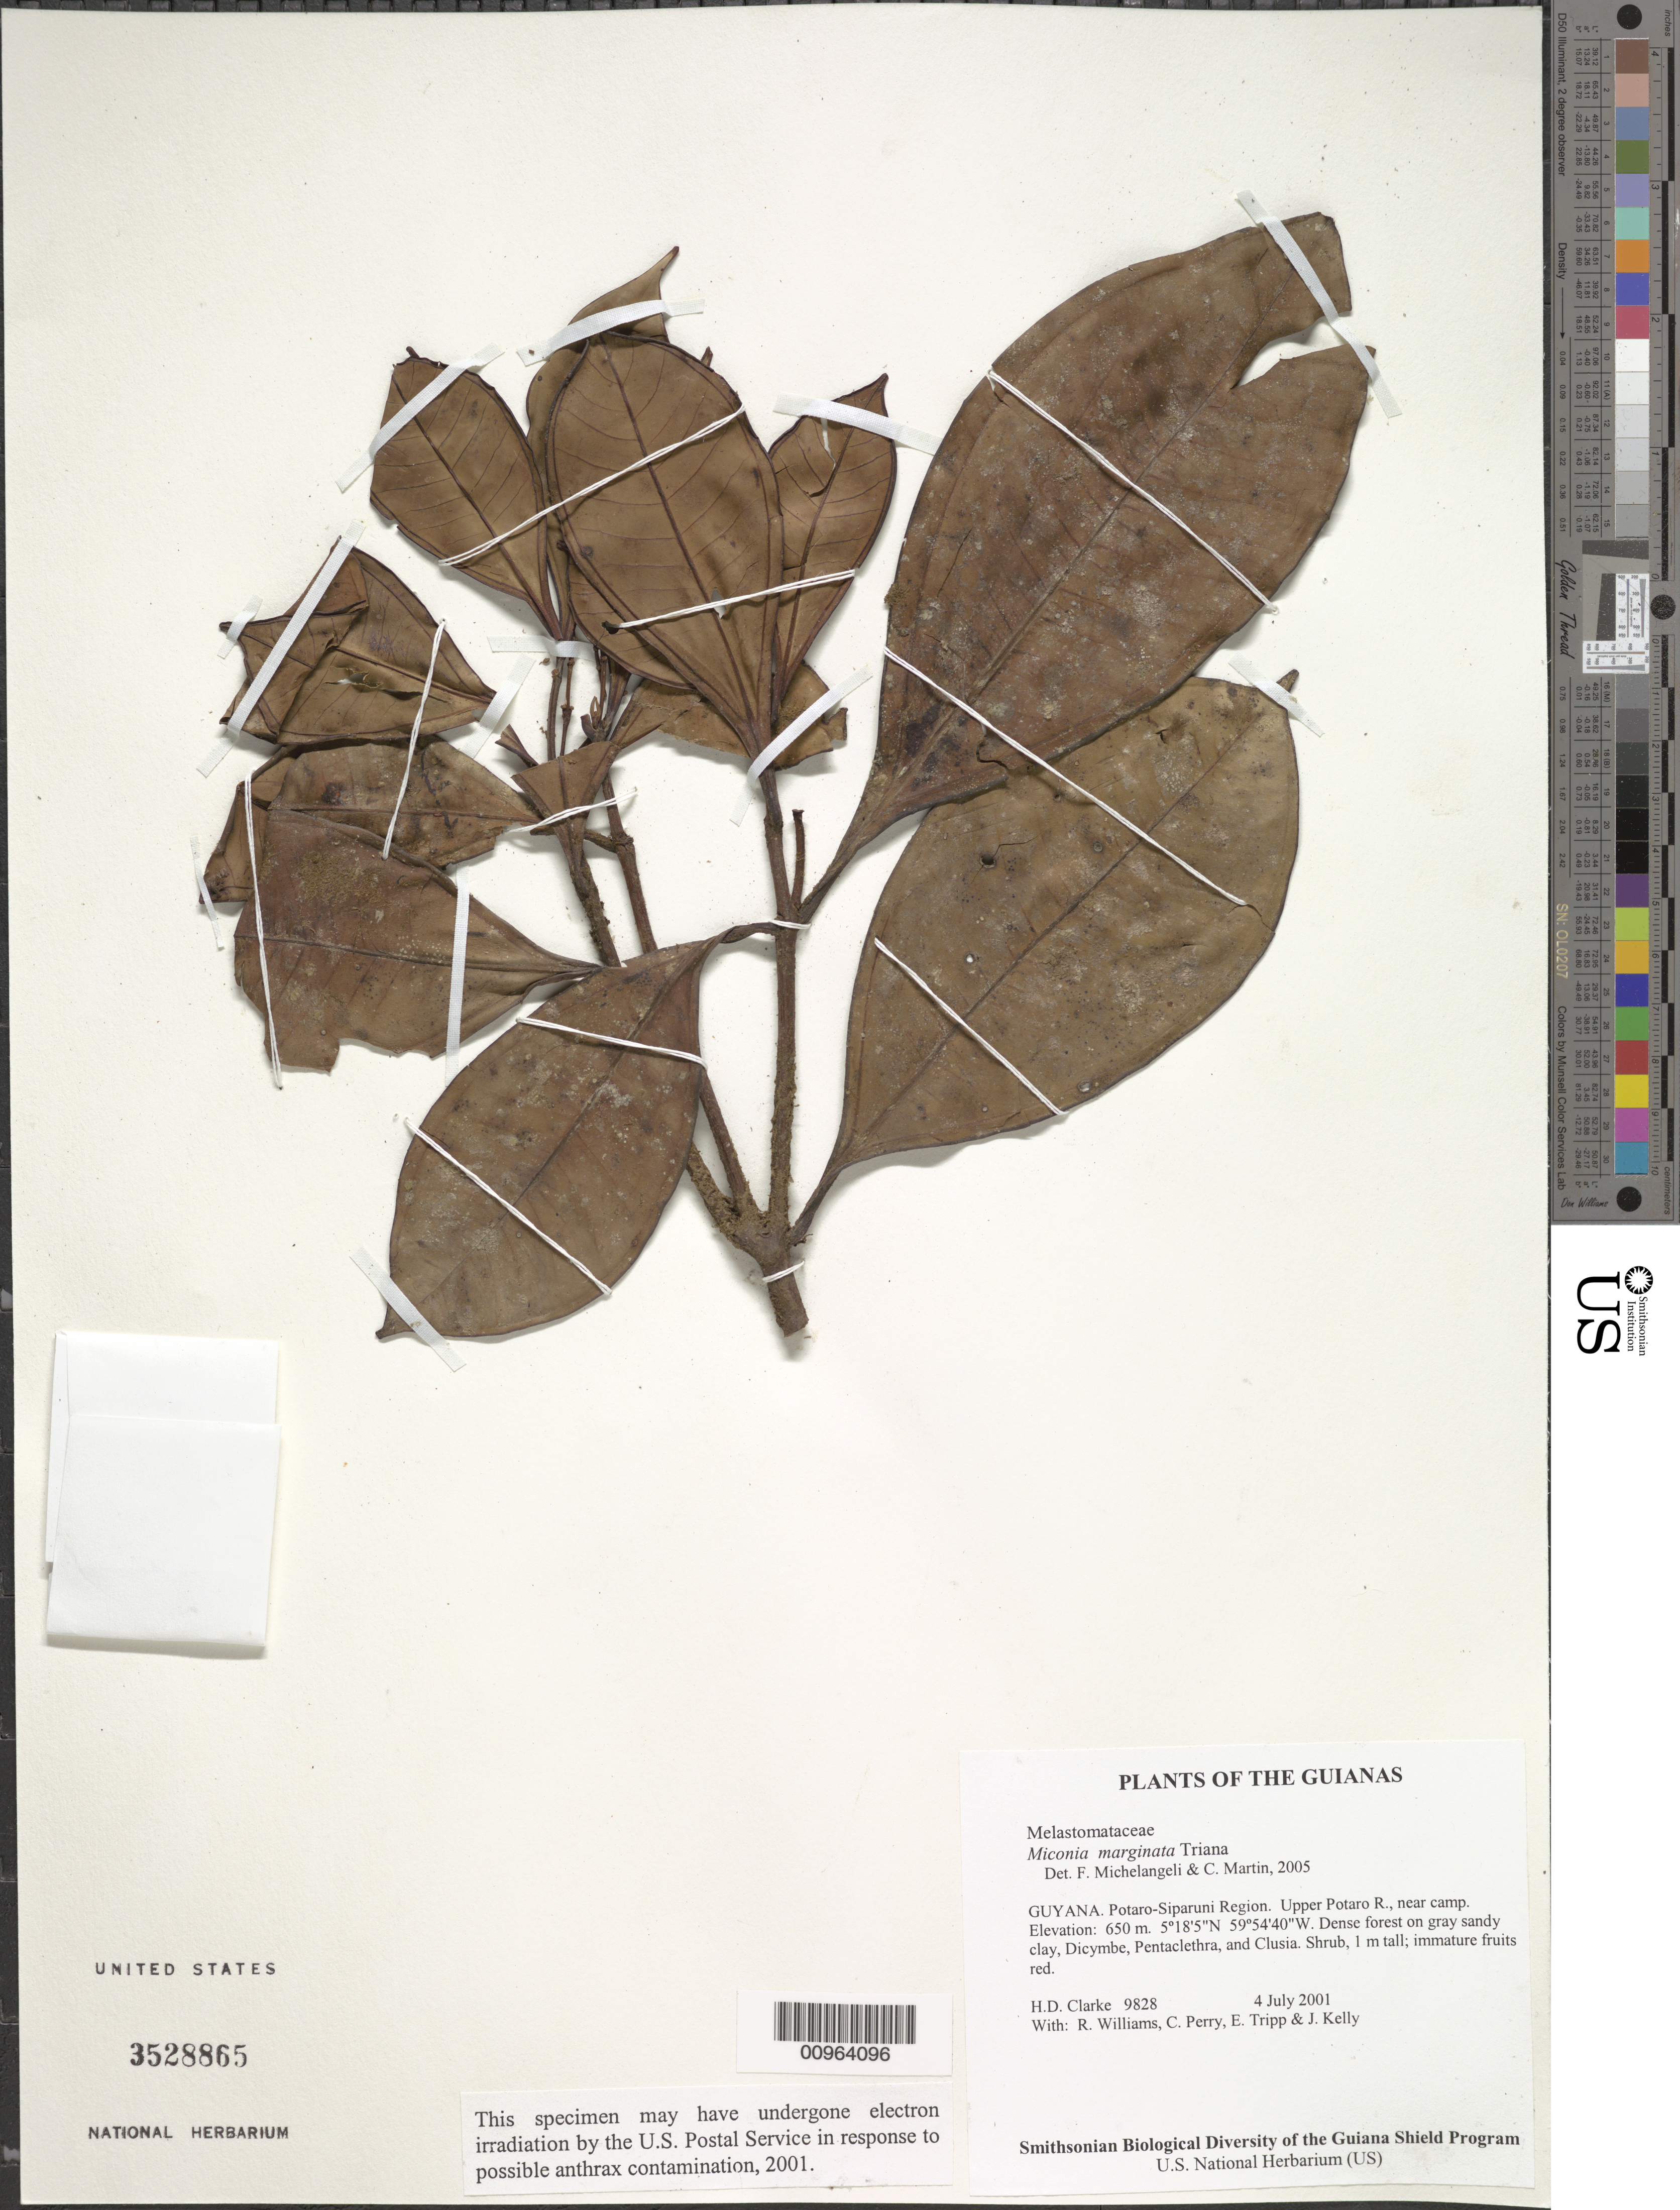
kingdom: Plantae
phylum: Tracheophyta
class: Magnoliopsida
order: Myrtales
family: Melastomataceae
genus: Miconia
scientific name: Miconia marginata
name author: Triana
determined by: Michelangeli, F. A.; Martin, C.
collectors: H. D. Clarke, R. Williams, C. Perry, E. Tripp & J. Kelly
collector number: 9828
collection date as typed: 4 July 2001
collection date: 2001-07-04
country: Guyana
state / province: Potaro-Siparuni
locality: Upper Potaro R., near camp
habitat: Dense forest on gray sandy clay, Dicymbe, Pentaclethra, and Clusia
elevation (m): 650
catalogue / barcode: US 3528865